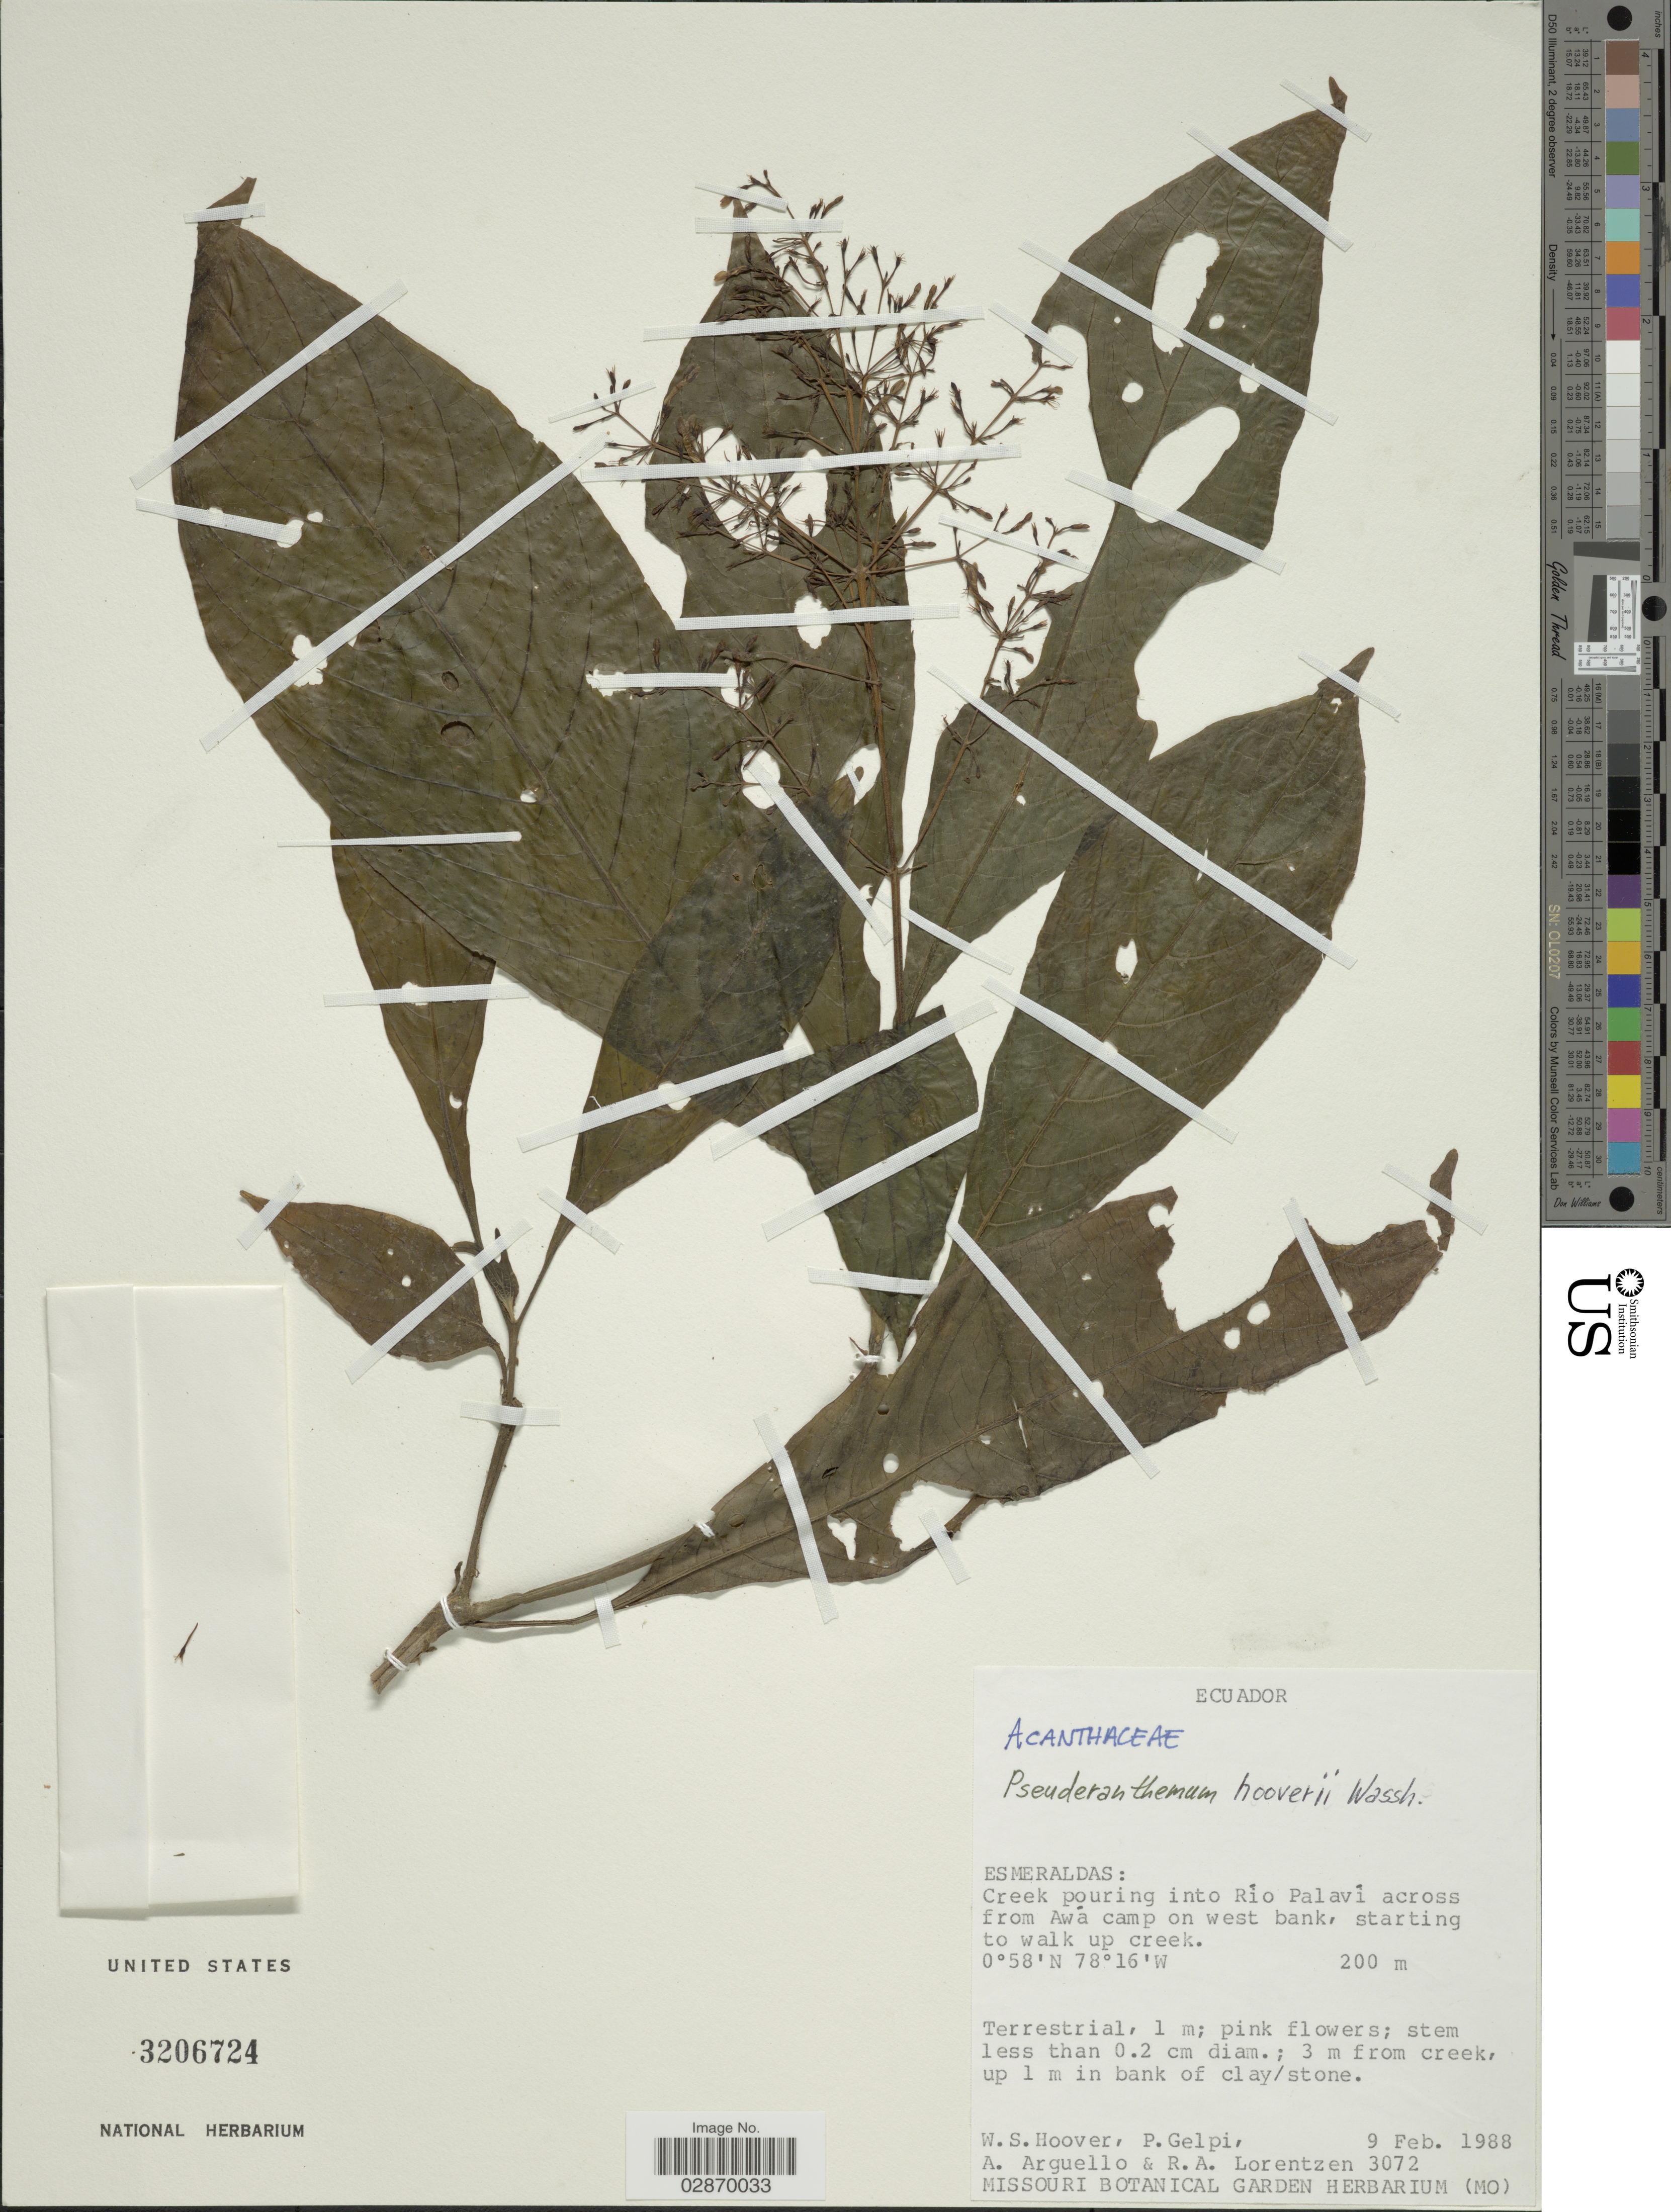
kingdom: Plantae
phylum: Tracheophyta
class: Magnoliopsida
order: Lamiales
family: Acanthaceae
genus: Pseuderanthemum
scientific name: Pseuderanthemum hooveri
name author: Wassh.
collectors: W. S. Hoover, P. Gelpi, A. Arguello & R. Lorentzen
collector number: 3072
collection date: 1988-02-09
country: Ecuador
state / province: Esmeraldas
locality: Creek pouring into Río Palaví across from Awá camp on west bank, starting to walk up creek.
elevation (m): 200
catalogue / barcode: US 3206724